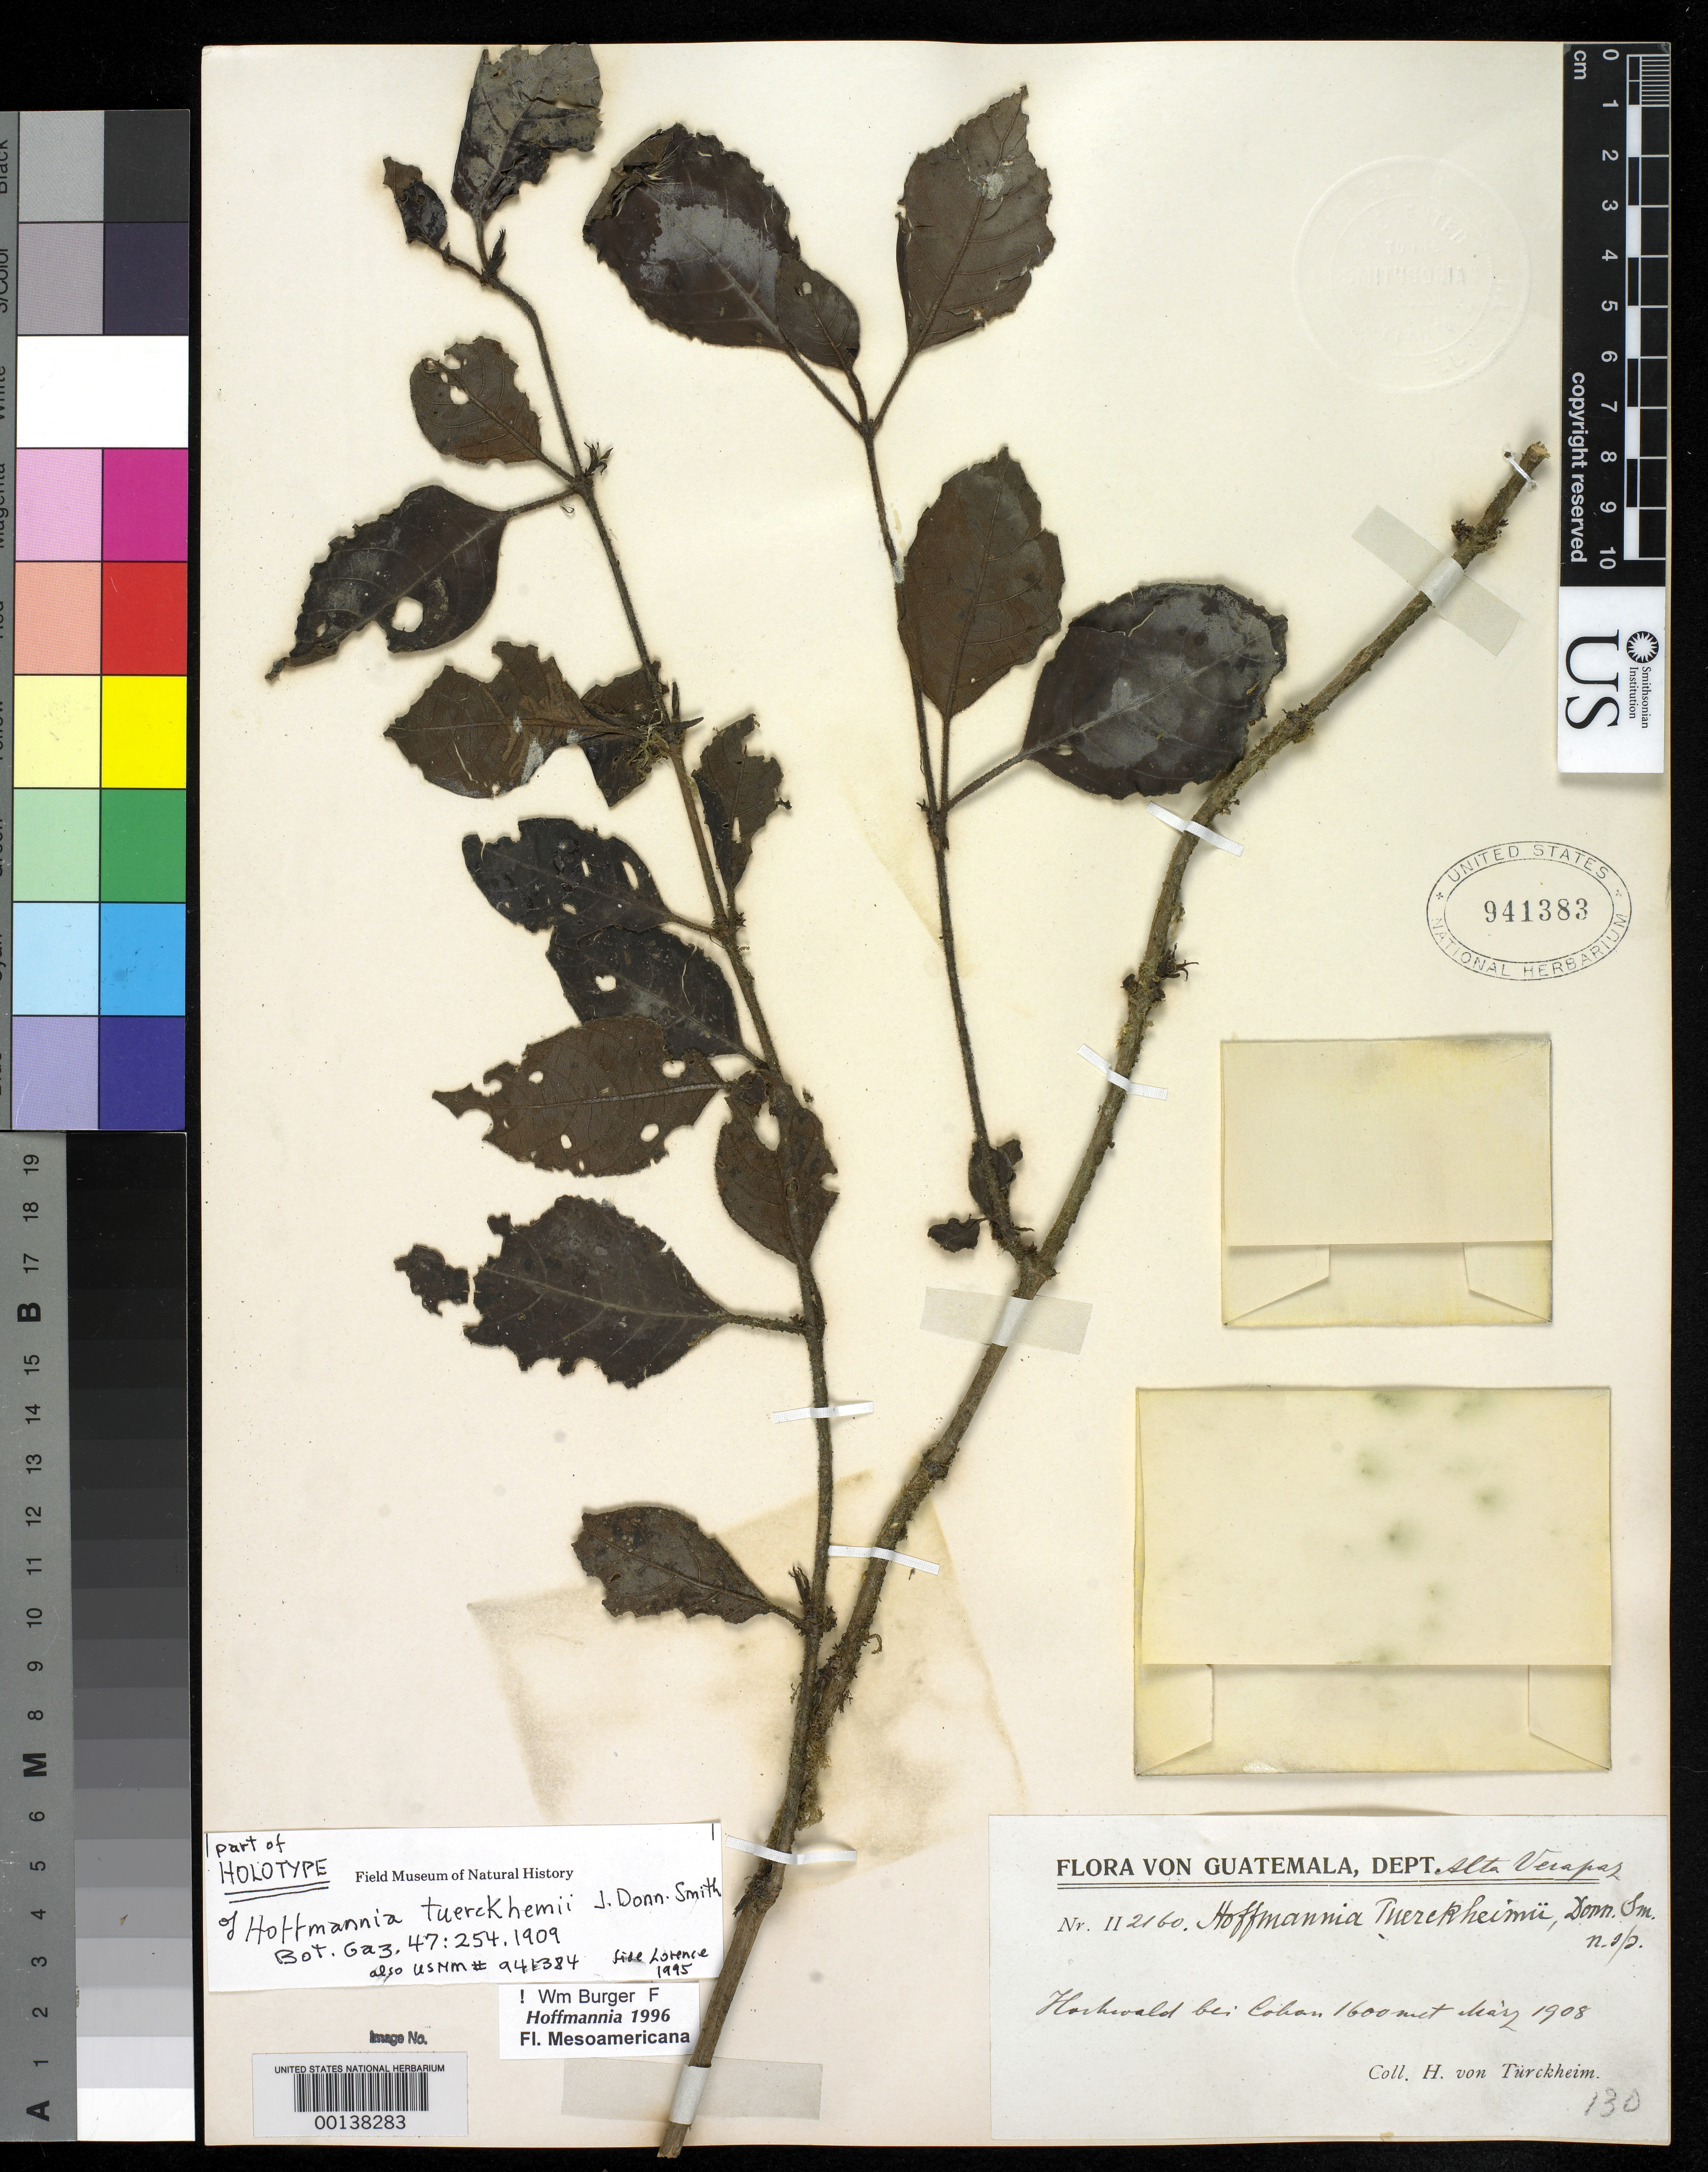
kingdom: Plantae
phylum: Tracheophyta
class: Magnoliopsida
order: Gentianales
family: Rubiaceae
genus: Hoffmannia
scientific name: Hoffmannia tuerckheimii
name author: Donn. Sm.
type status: Type Collection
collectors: H. von Türckheim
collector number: II 2160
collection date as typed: Mar 1908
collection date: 1908-03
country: Guatemala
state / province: Alta Verapaz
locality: Prope Cobán.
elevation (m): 1600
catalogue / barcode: US 941383